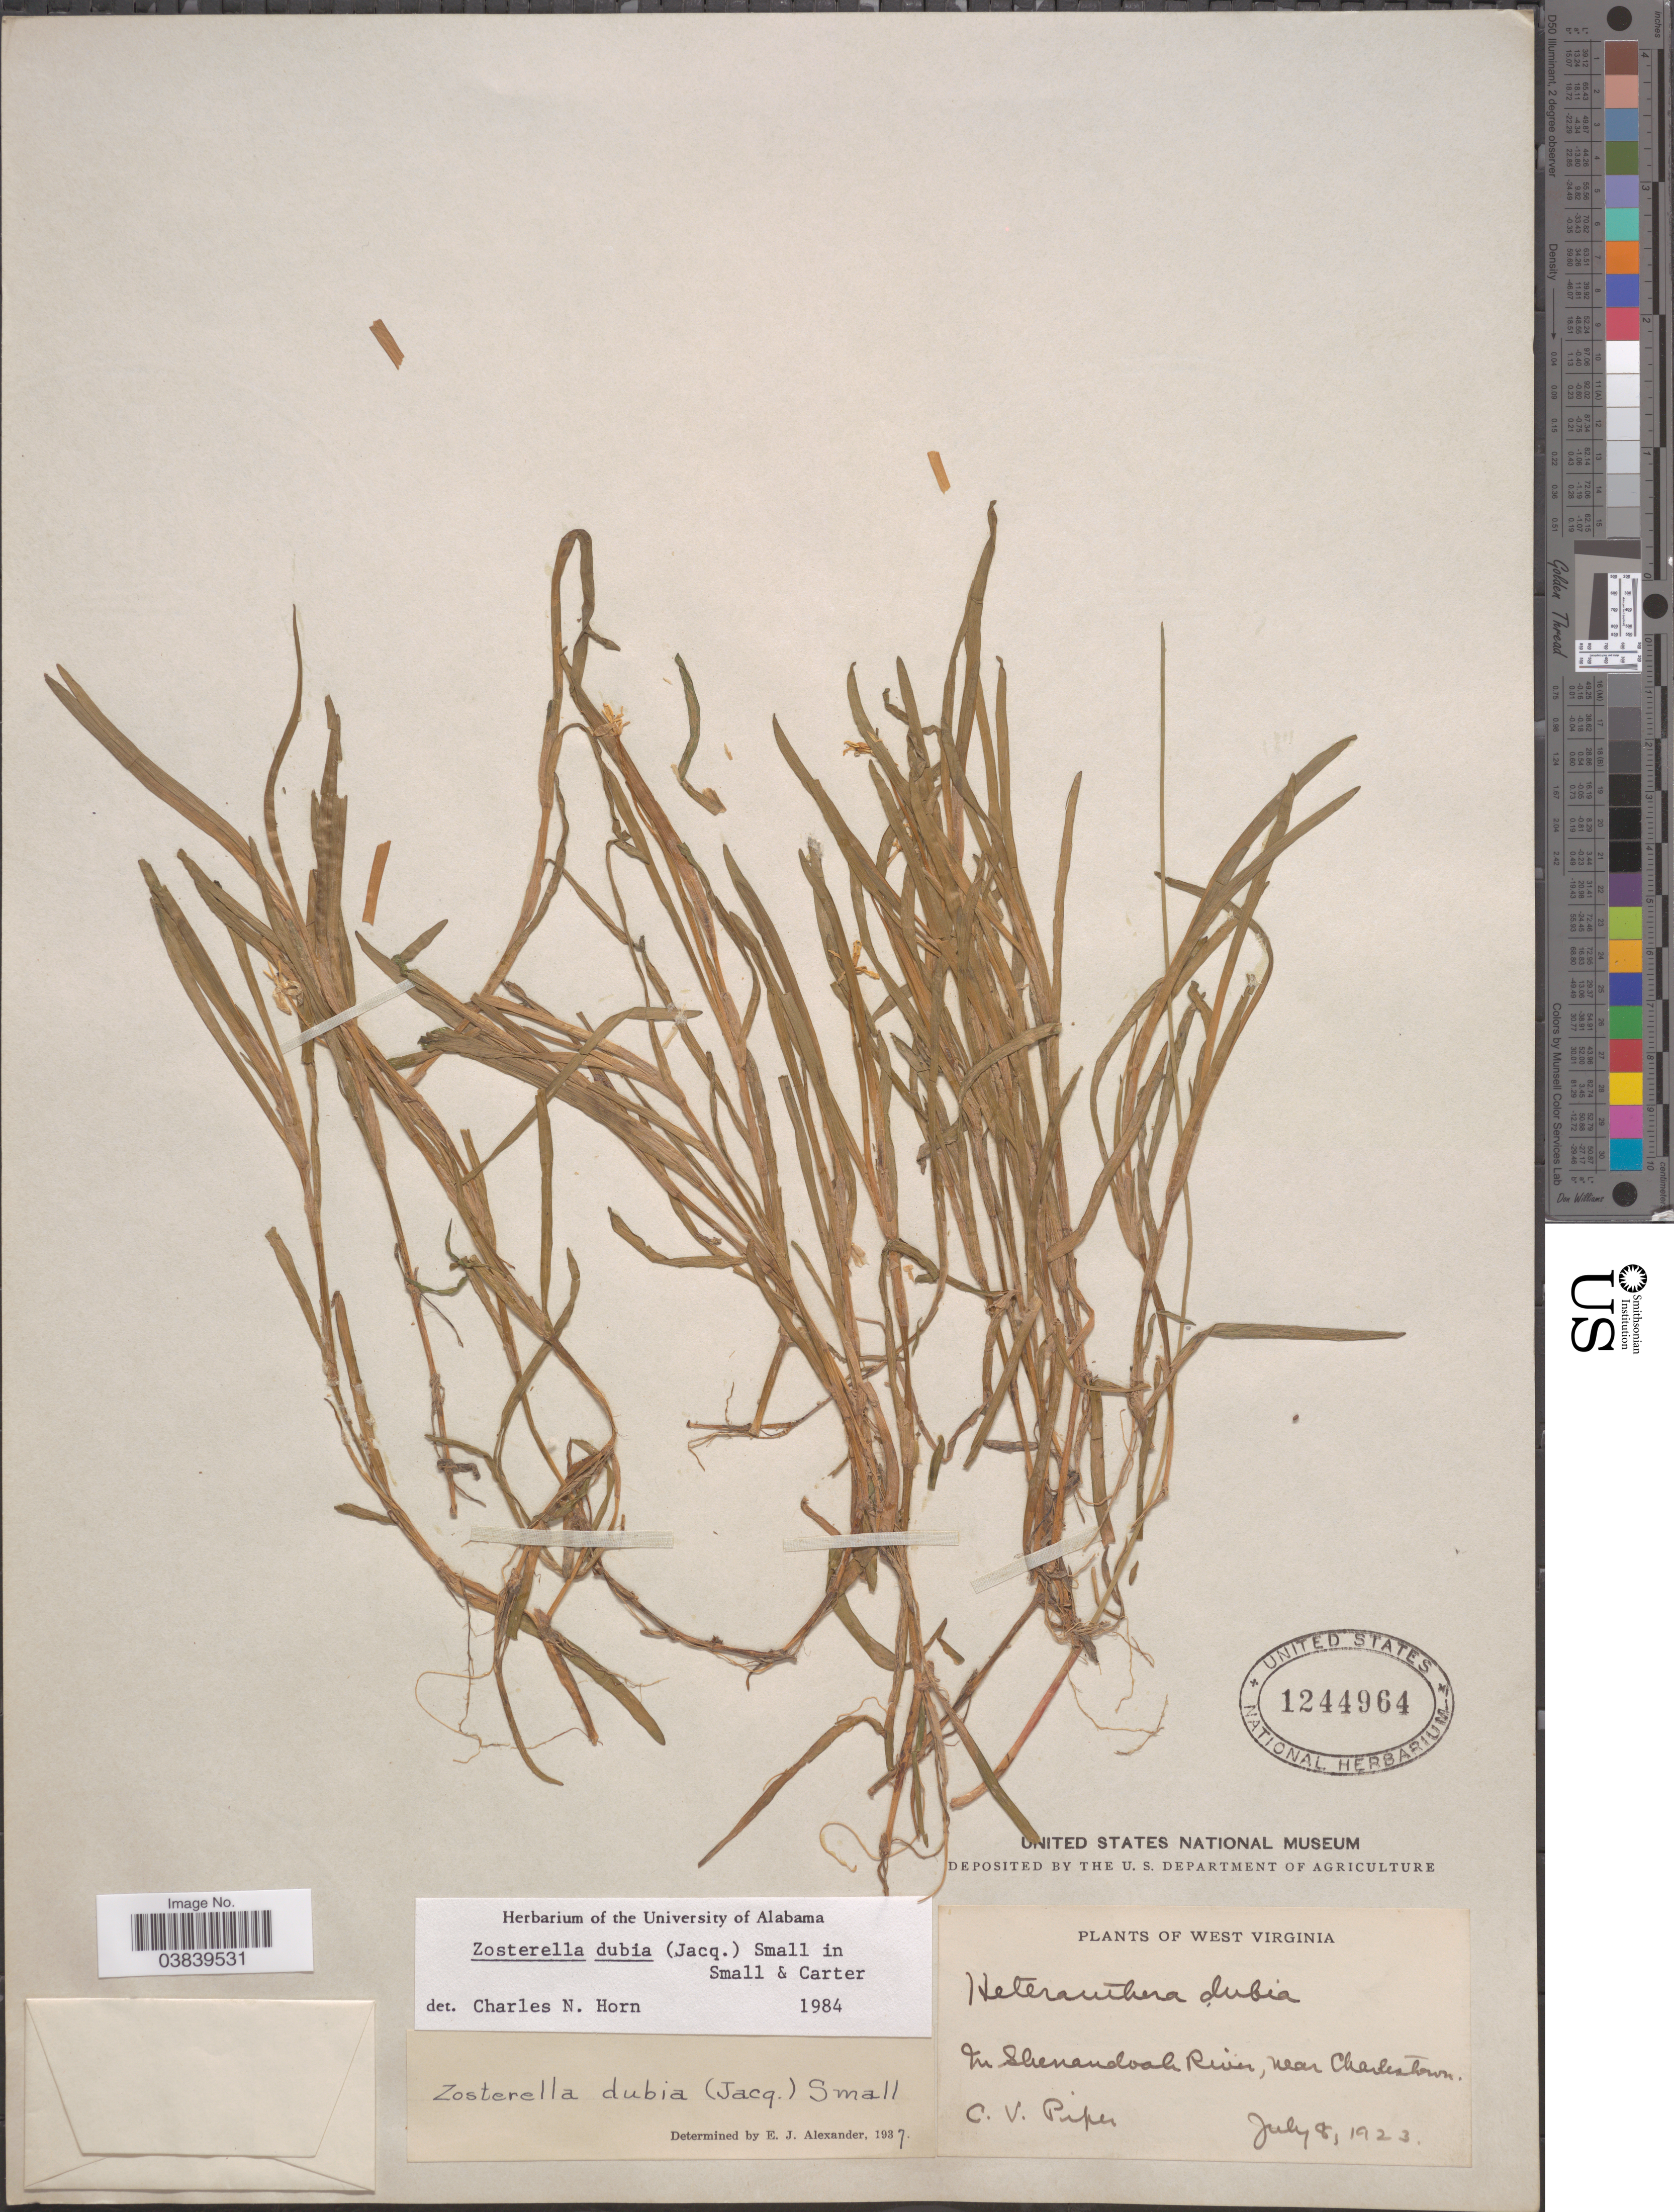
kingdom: Plantae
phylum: Tracheophyta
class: Liliopsida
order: Commelinales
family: Pontederiaceae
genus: Heteranthera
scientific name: Heteranthera dubia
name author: (Jacq.) MacMill.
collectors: C. V. Piper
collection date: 1923-07-08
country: United States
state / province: West Virginia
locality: In Shenandoah River, near Charlestown.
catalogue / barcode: US 1244964